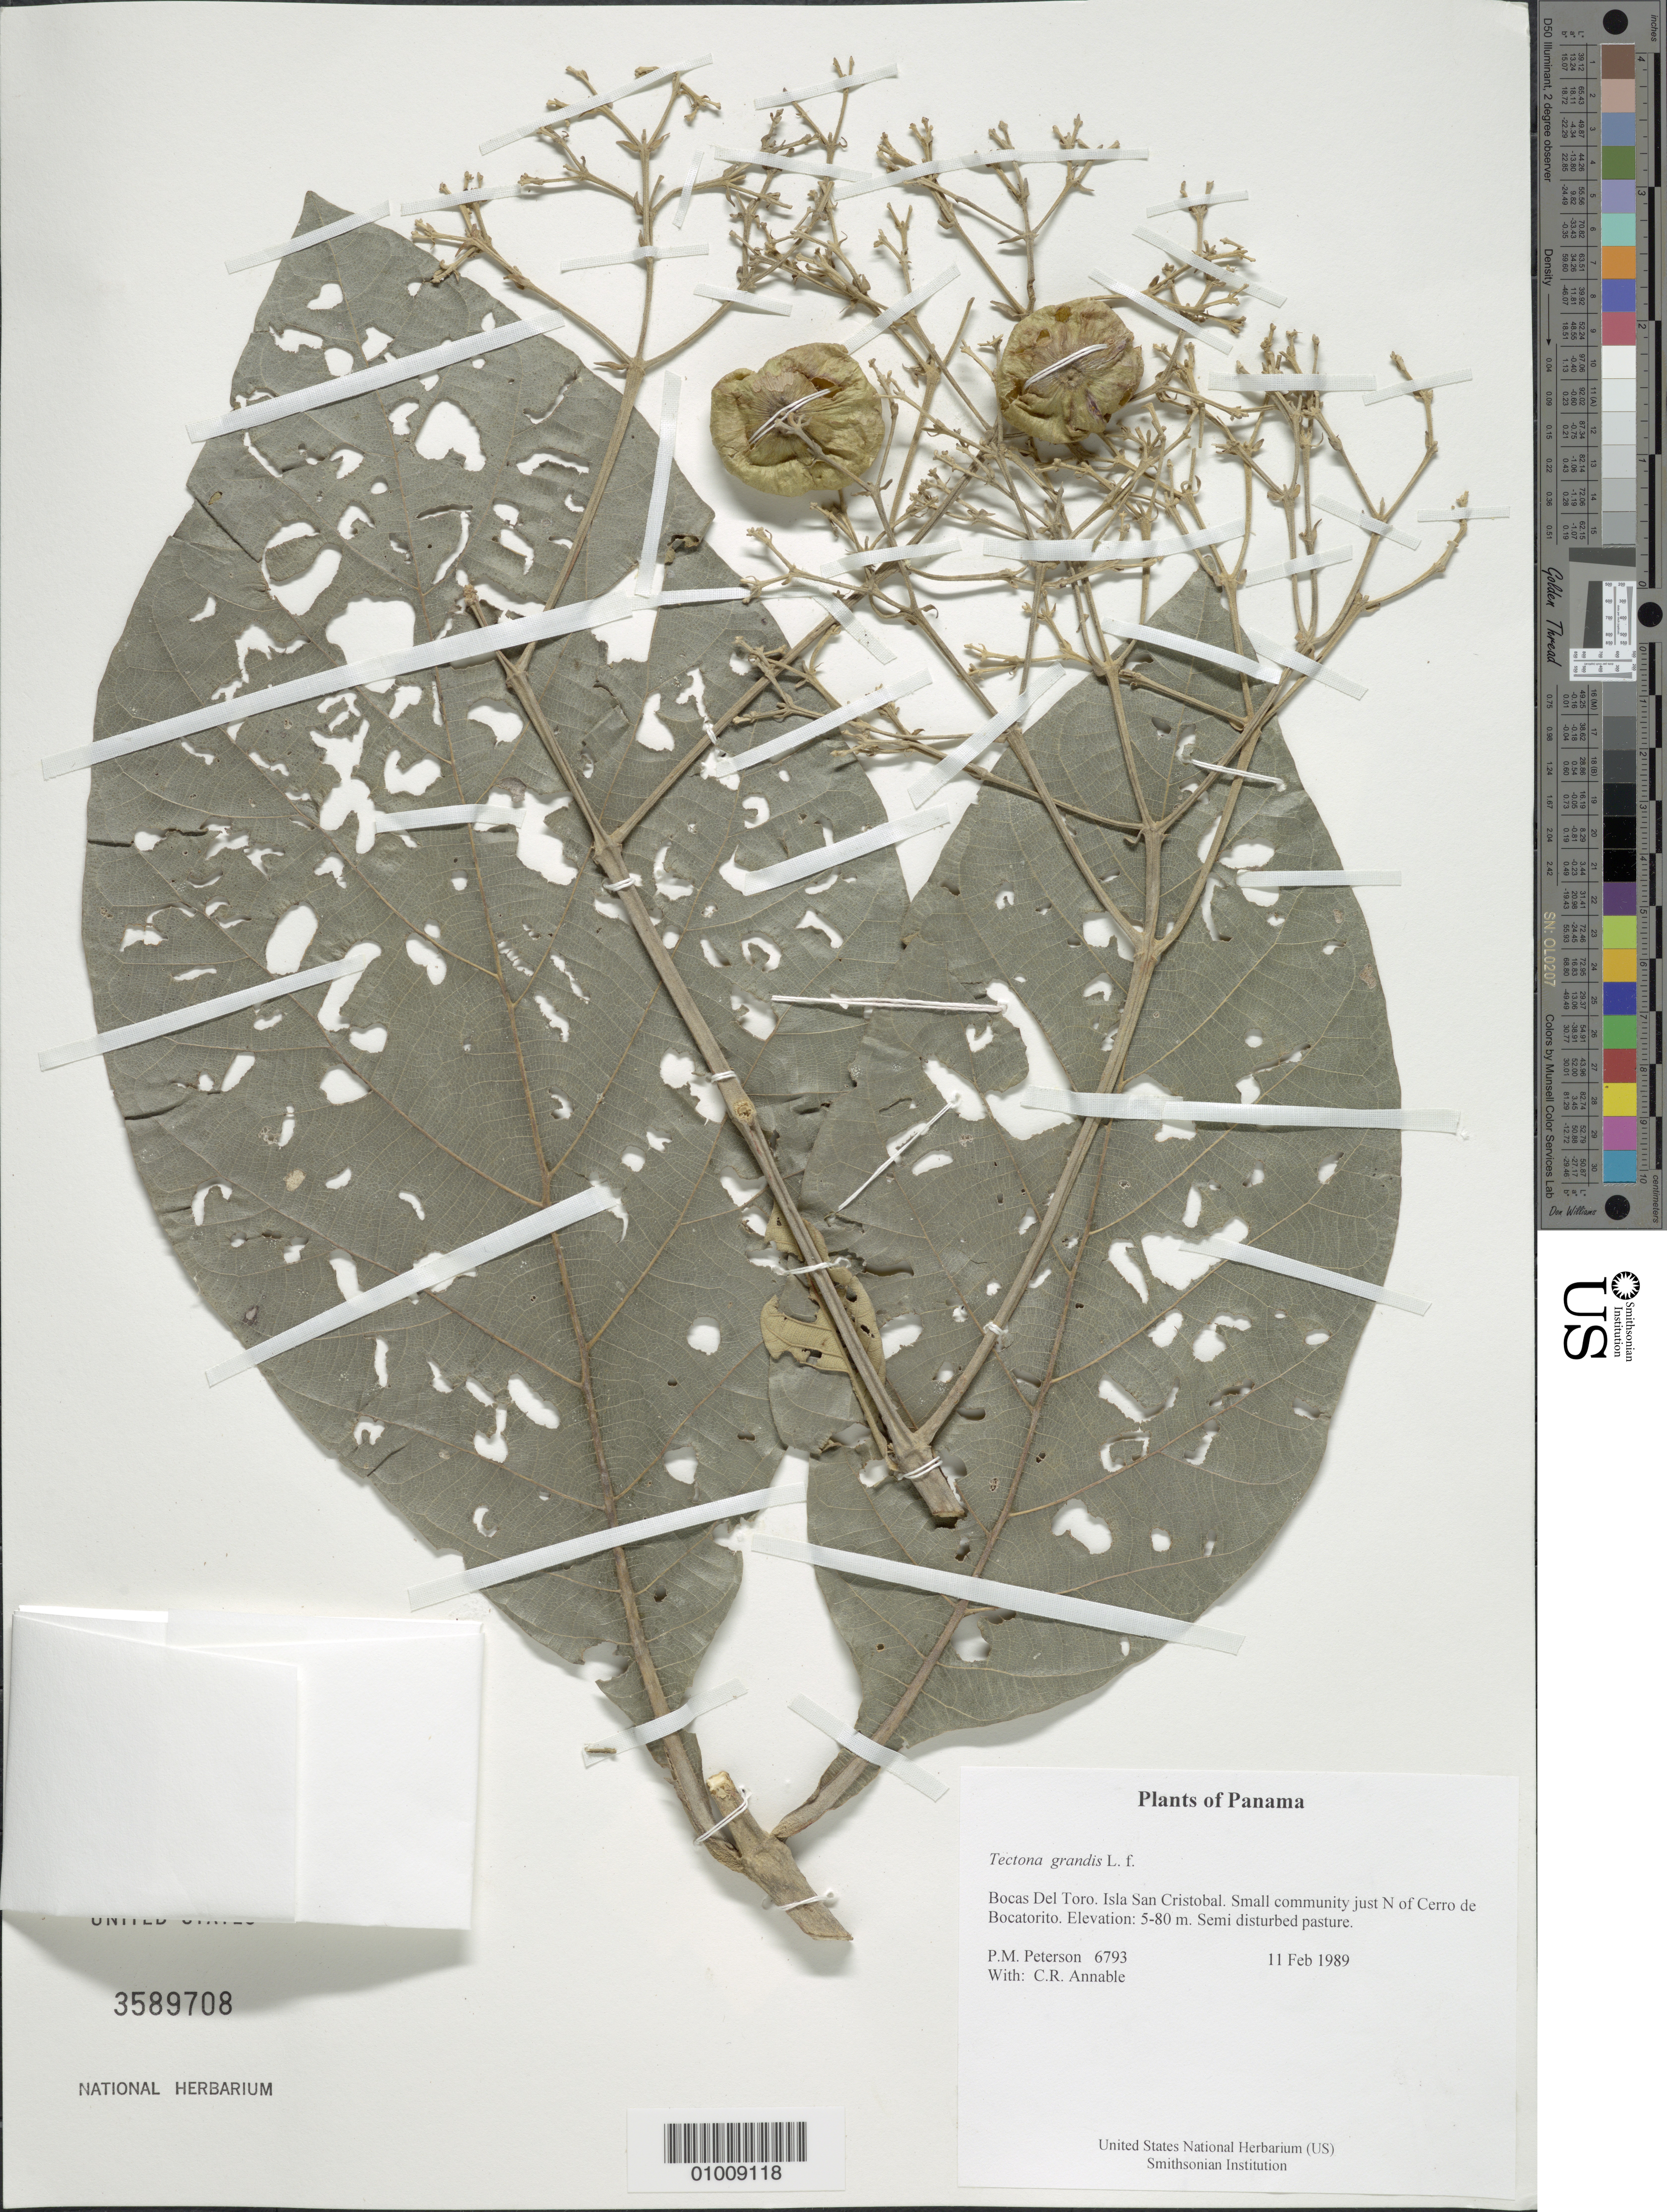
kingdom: Plantae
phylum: Tracheophyta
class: Magnoliopsida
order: Lamiales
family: Lamiaceae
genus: Tectona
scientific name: Tectona grandis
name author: L. f.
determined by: Liesner, R. L.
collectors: P. M. Peterson & C. R. Annable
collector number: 06793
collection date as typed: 11 Feb 1989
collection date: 1989-02-11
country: Panama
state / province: Bocas del Toro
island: San Cristobal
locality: Small community just N of Cerro de Bocatorito.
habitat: Semi disturbed pasture.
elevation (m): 5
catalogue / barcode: US 3589708